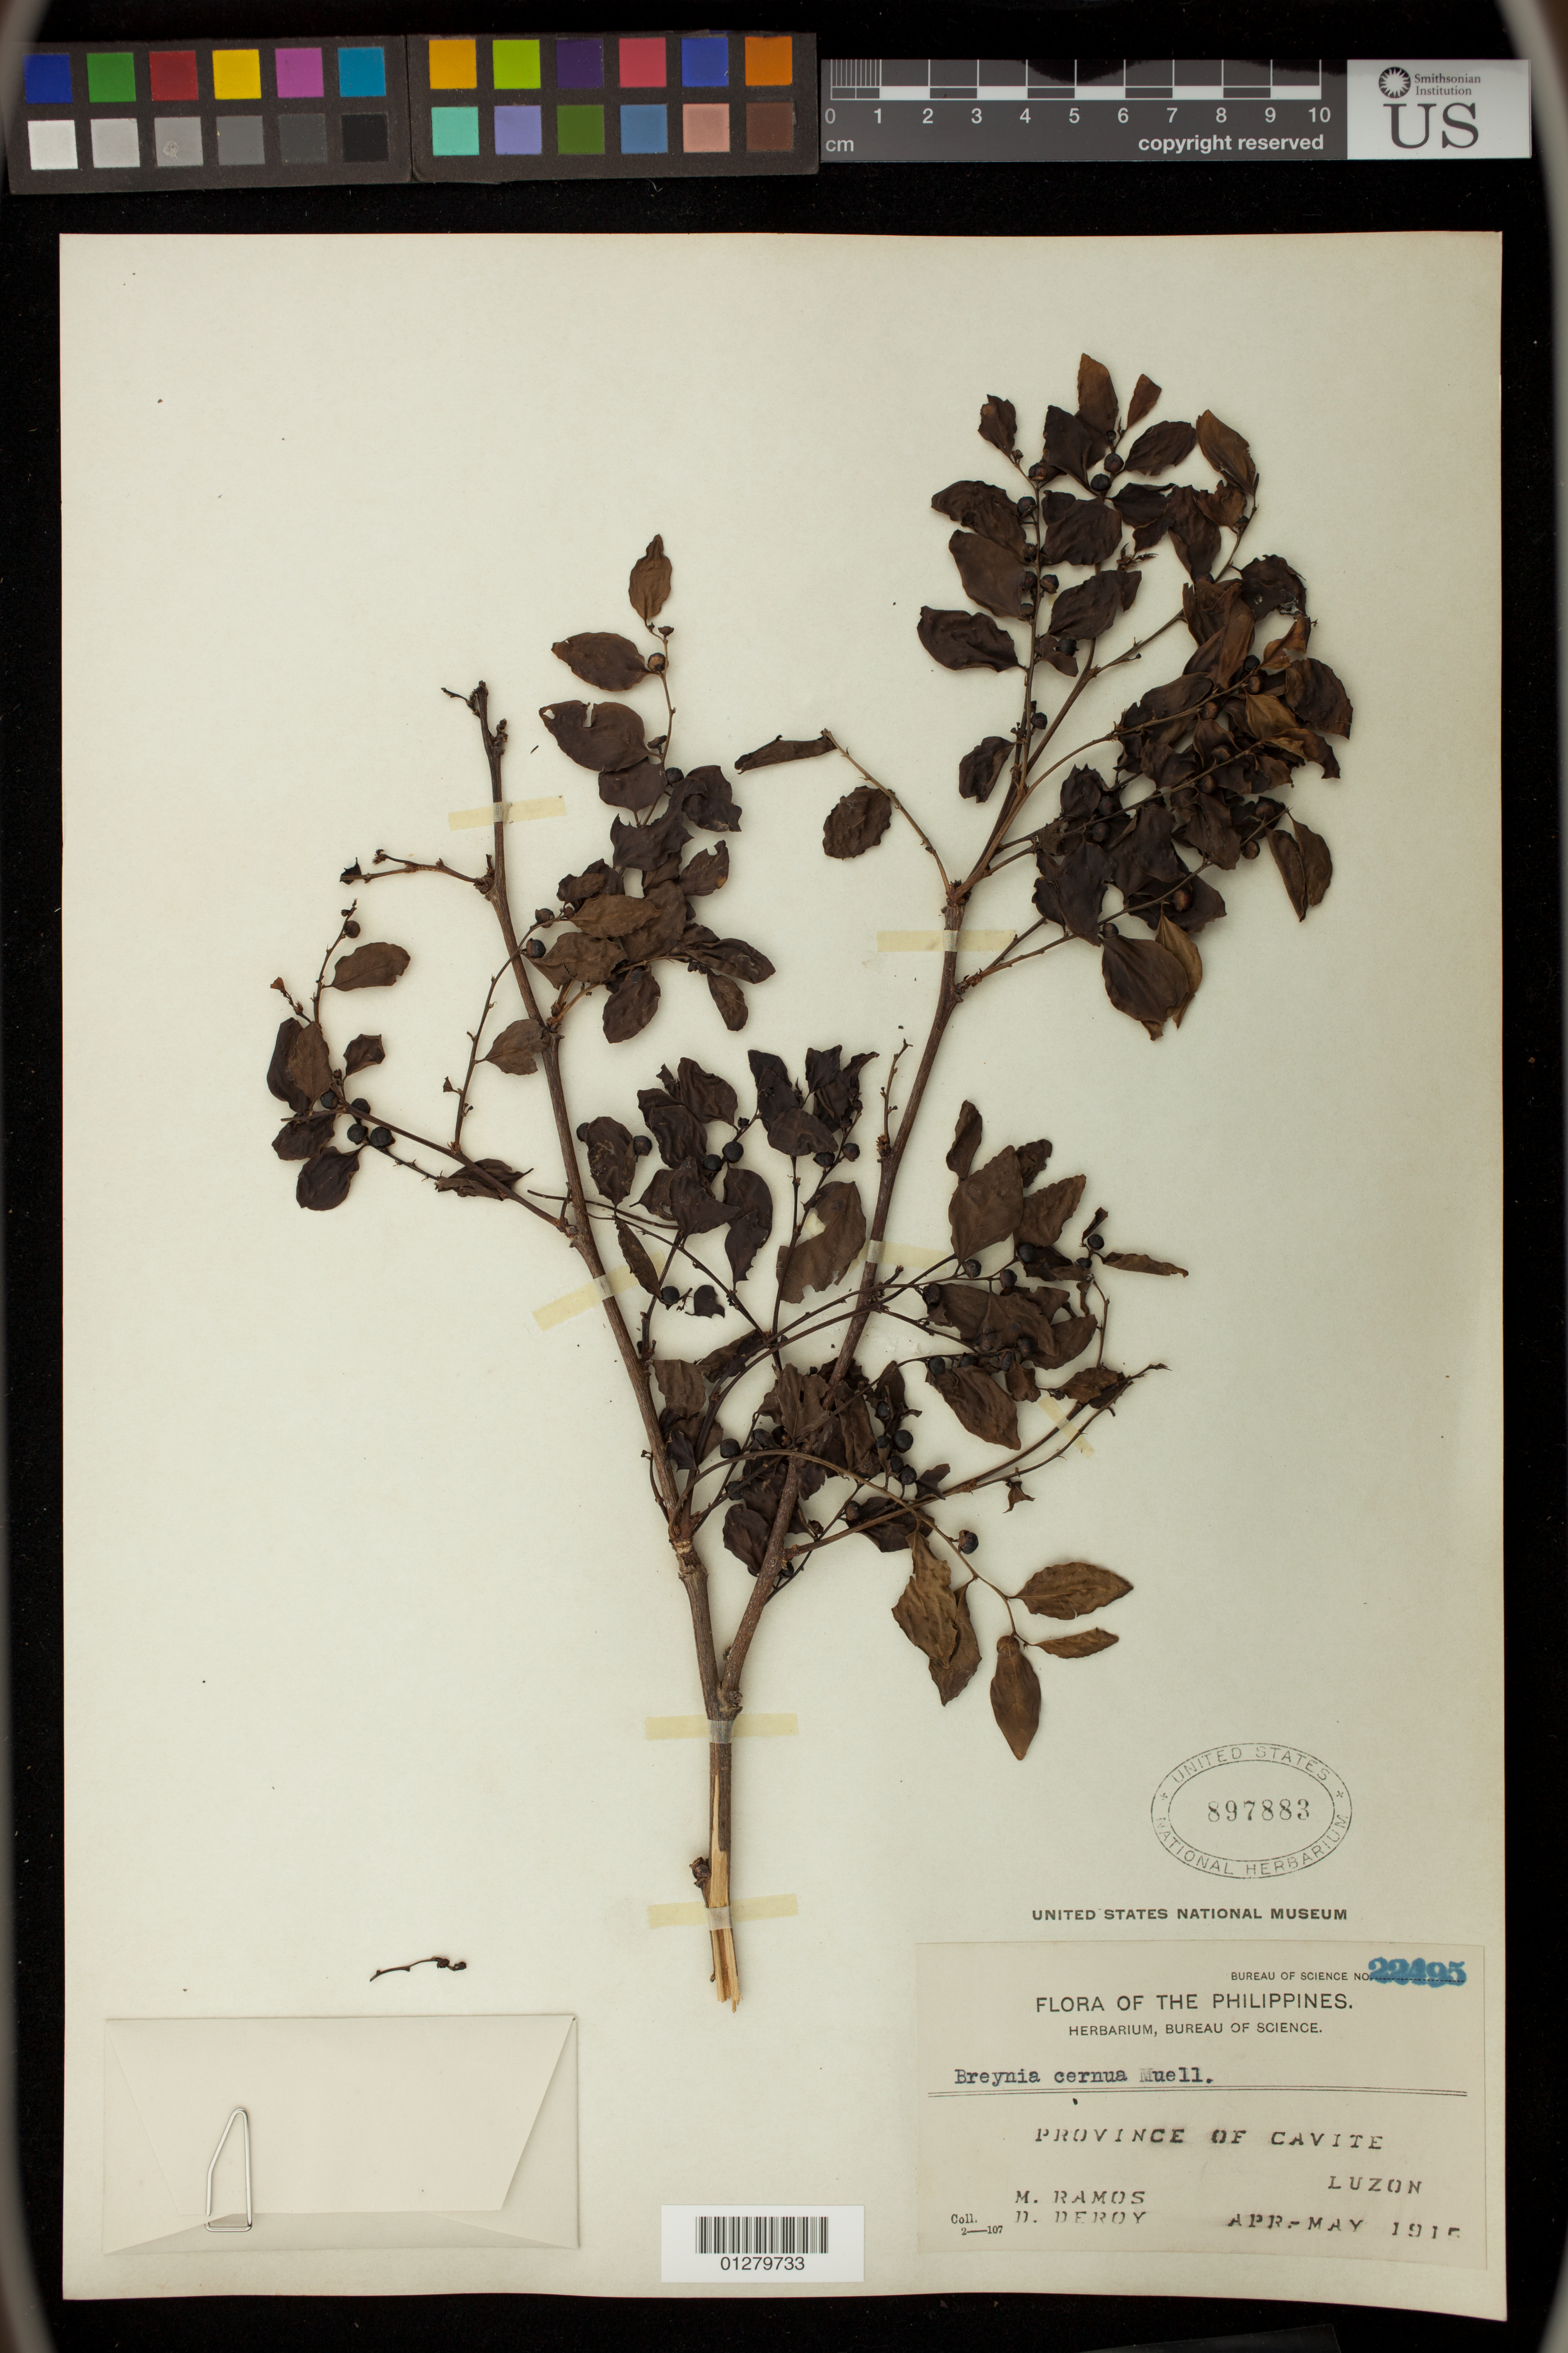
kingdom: Plantae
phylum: Tracheophyta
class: Magnoliopsida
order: Malpighiales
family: Phyllanthaceae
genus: Breynia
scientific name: Breynia cernua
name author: (Poir.) Müll. Arg.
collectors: R. Ramos & D. Deroy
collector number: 22495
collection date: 1915-04/1915-05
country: Philippines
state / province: Calabarzon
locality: Province of Cavite,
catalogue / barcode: US 897883